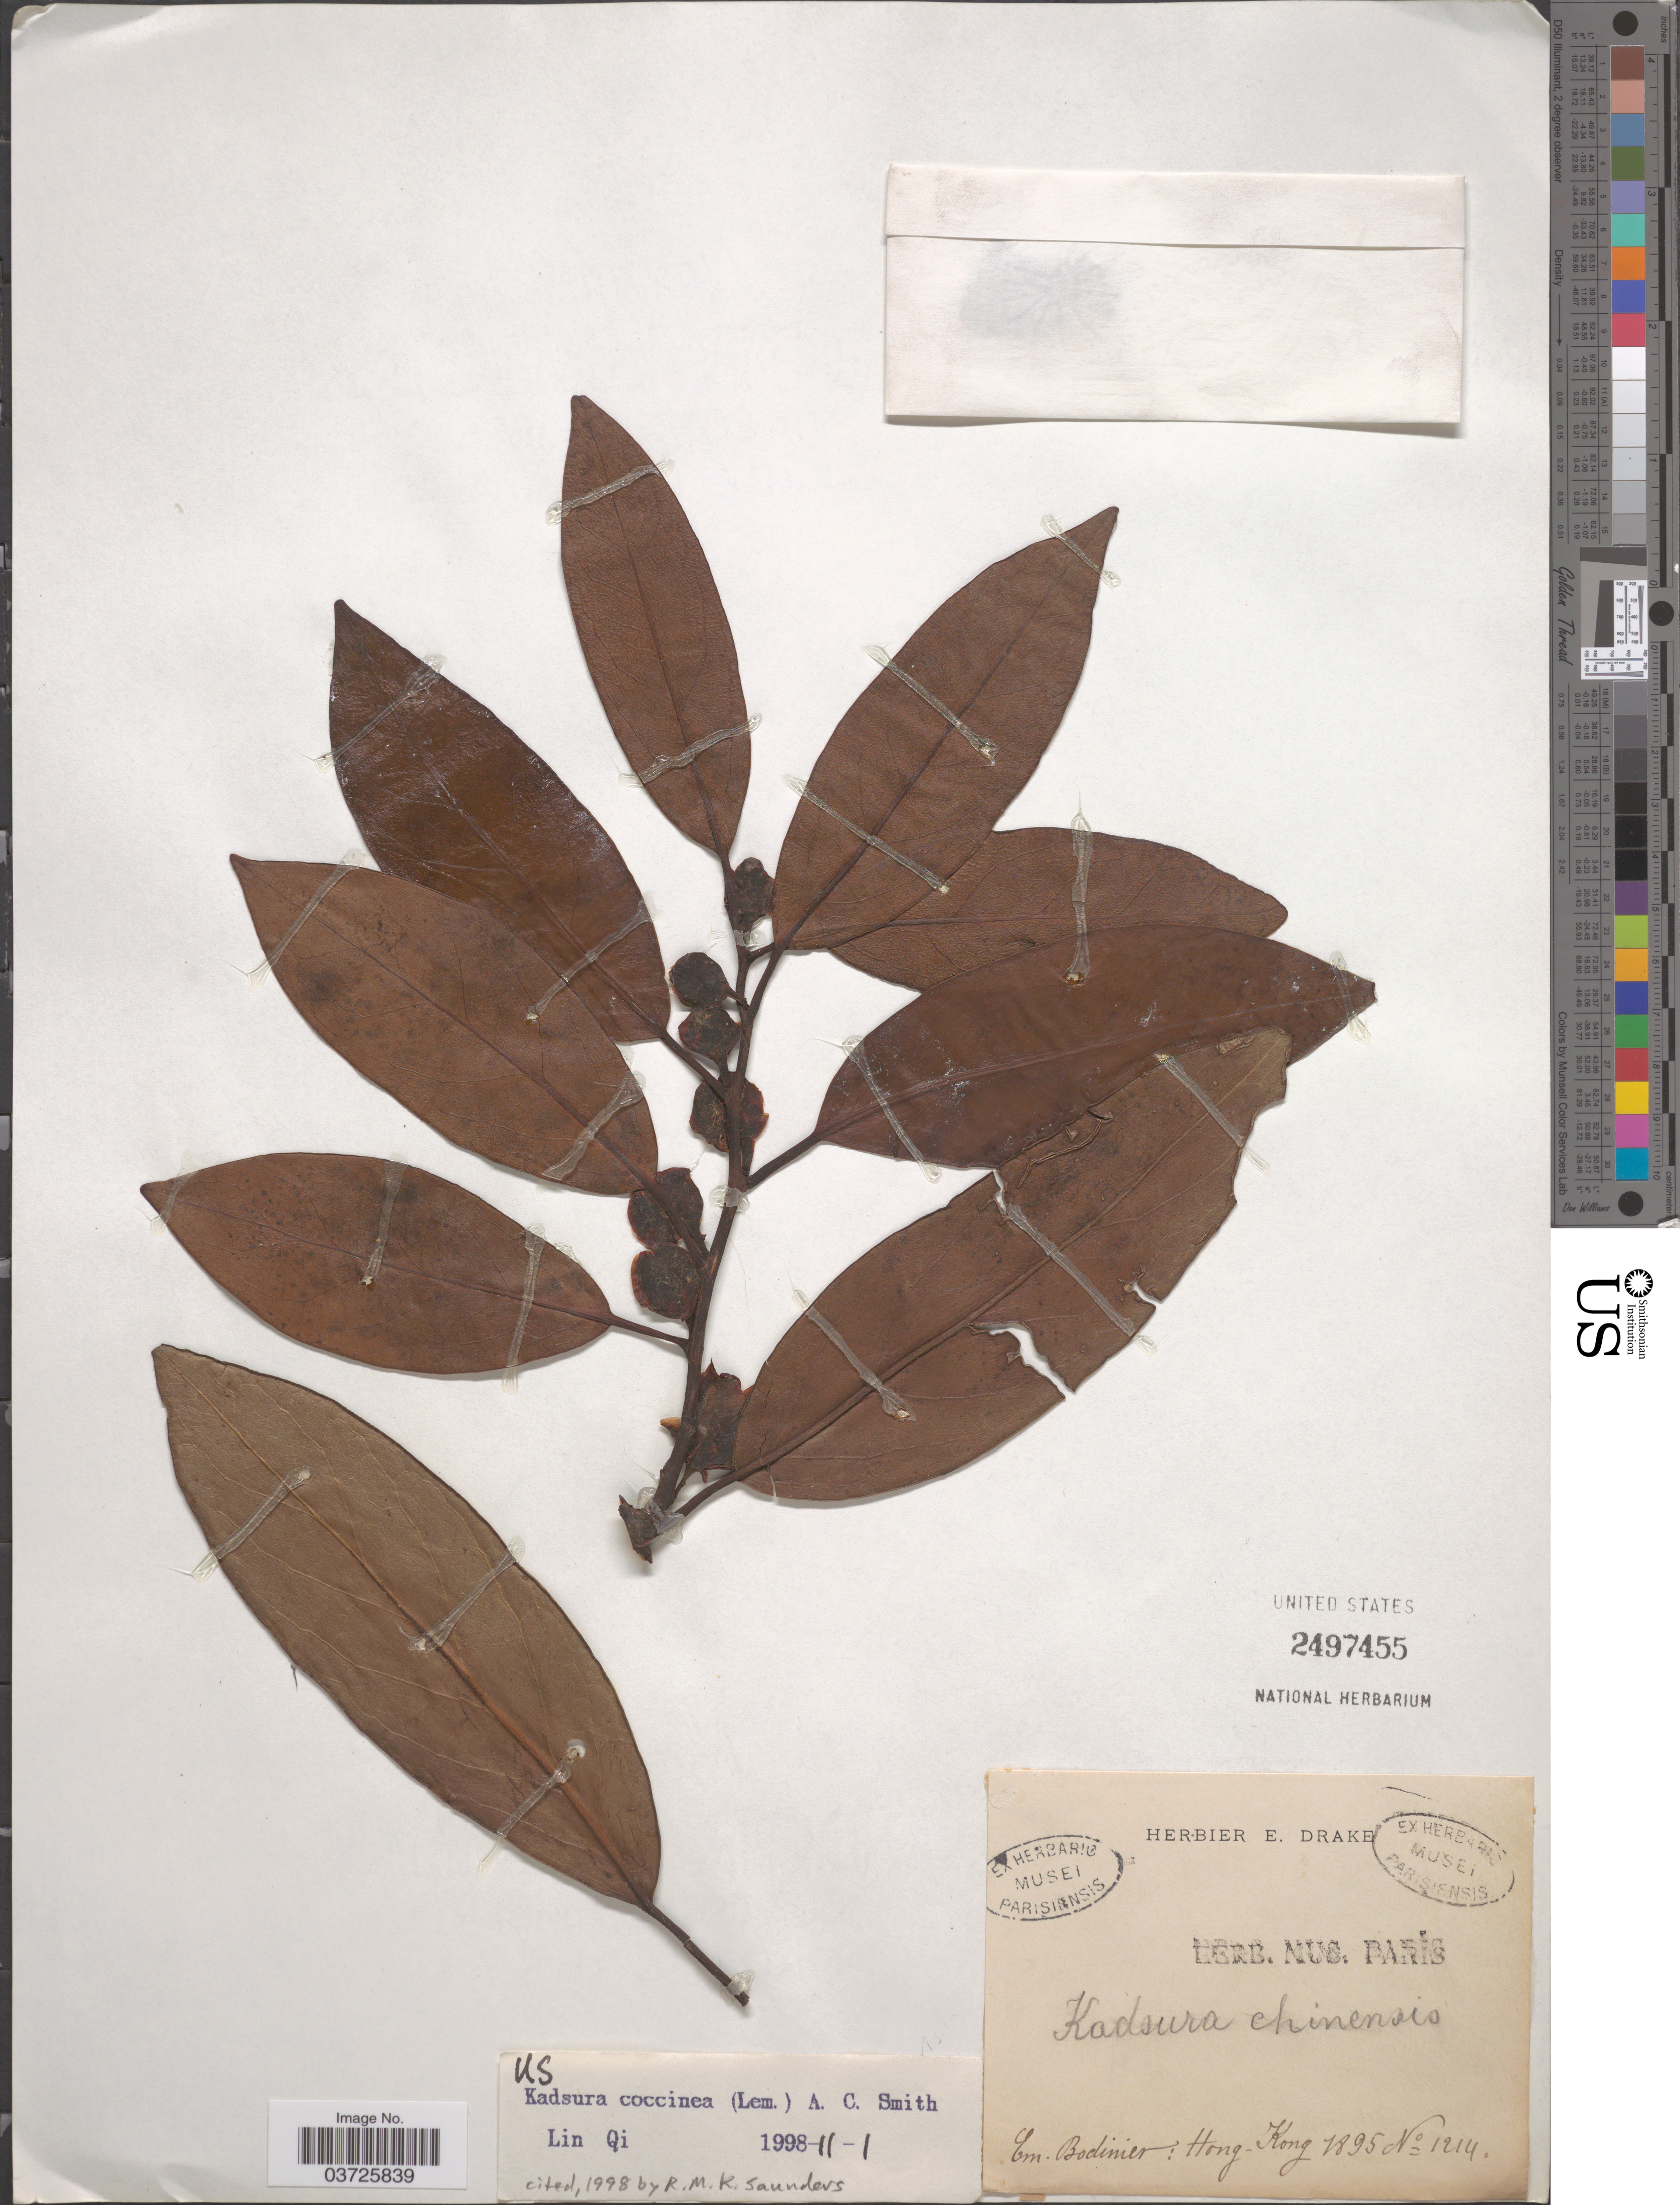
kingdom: Plantae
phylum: Tracheophyta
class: Magnoliopsida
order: Austrobaileyales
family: Schisandraceae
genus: Kadsura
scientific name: Kadsura coccinea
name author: (Lem.) A.C. Sm.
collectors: E. Bodinier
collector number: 1214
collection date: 1895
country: China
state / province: Hong Kong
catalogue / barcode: US 2497455